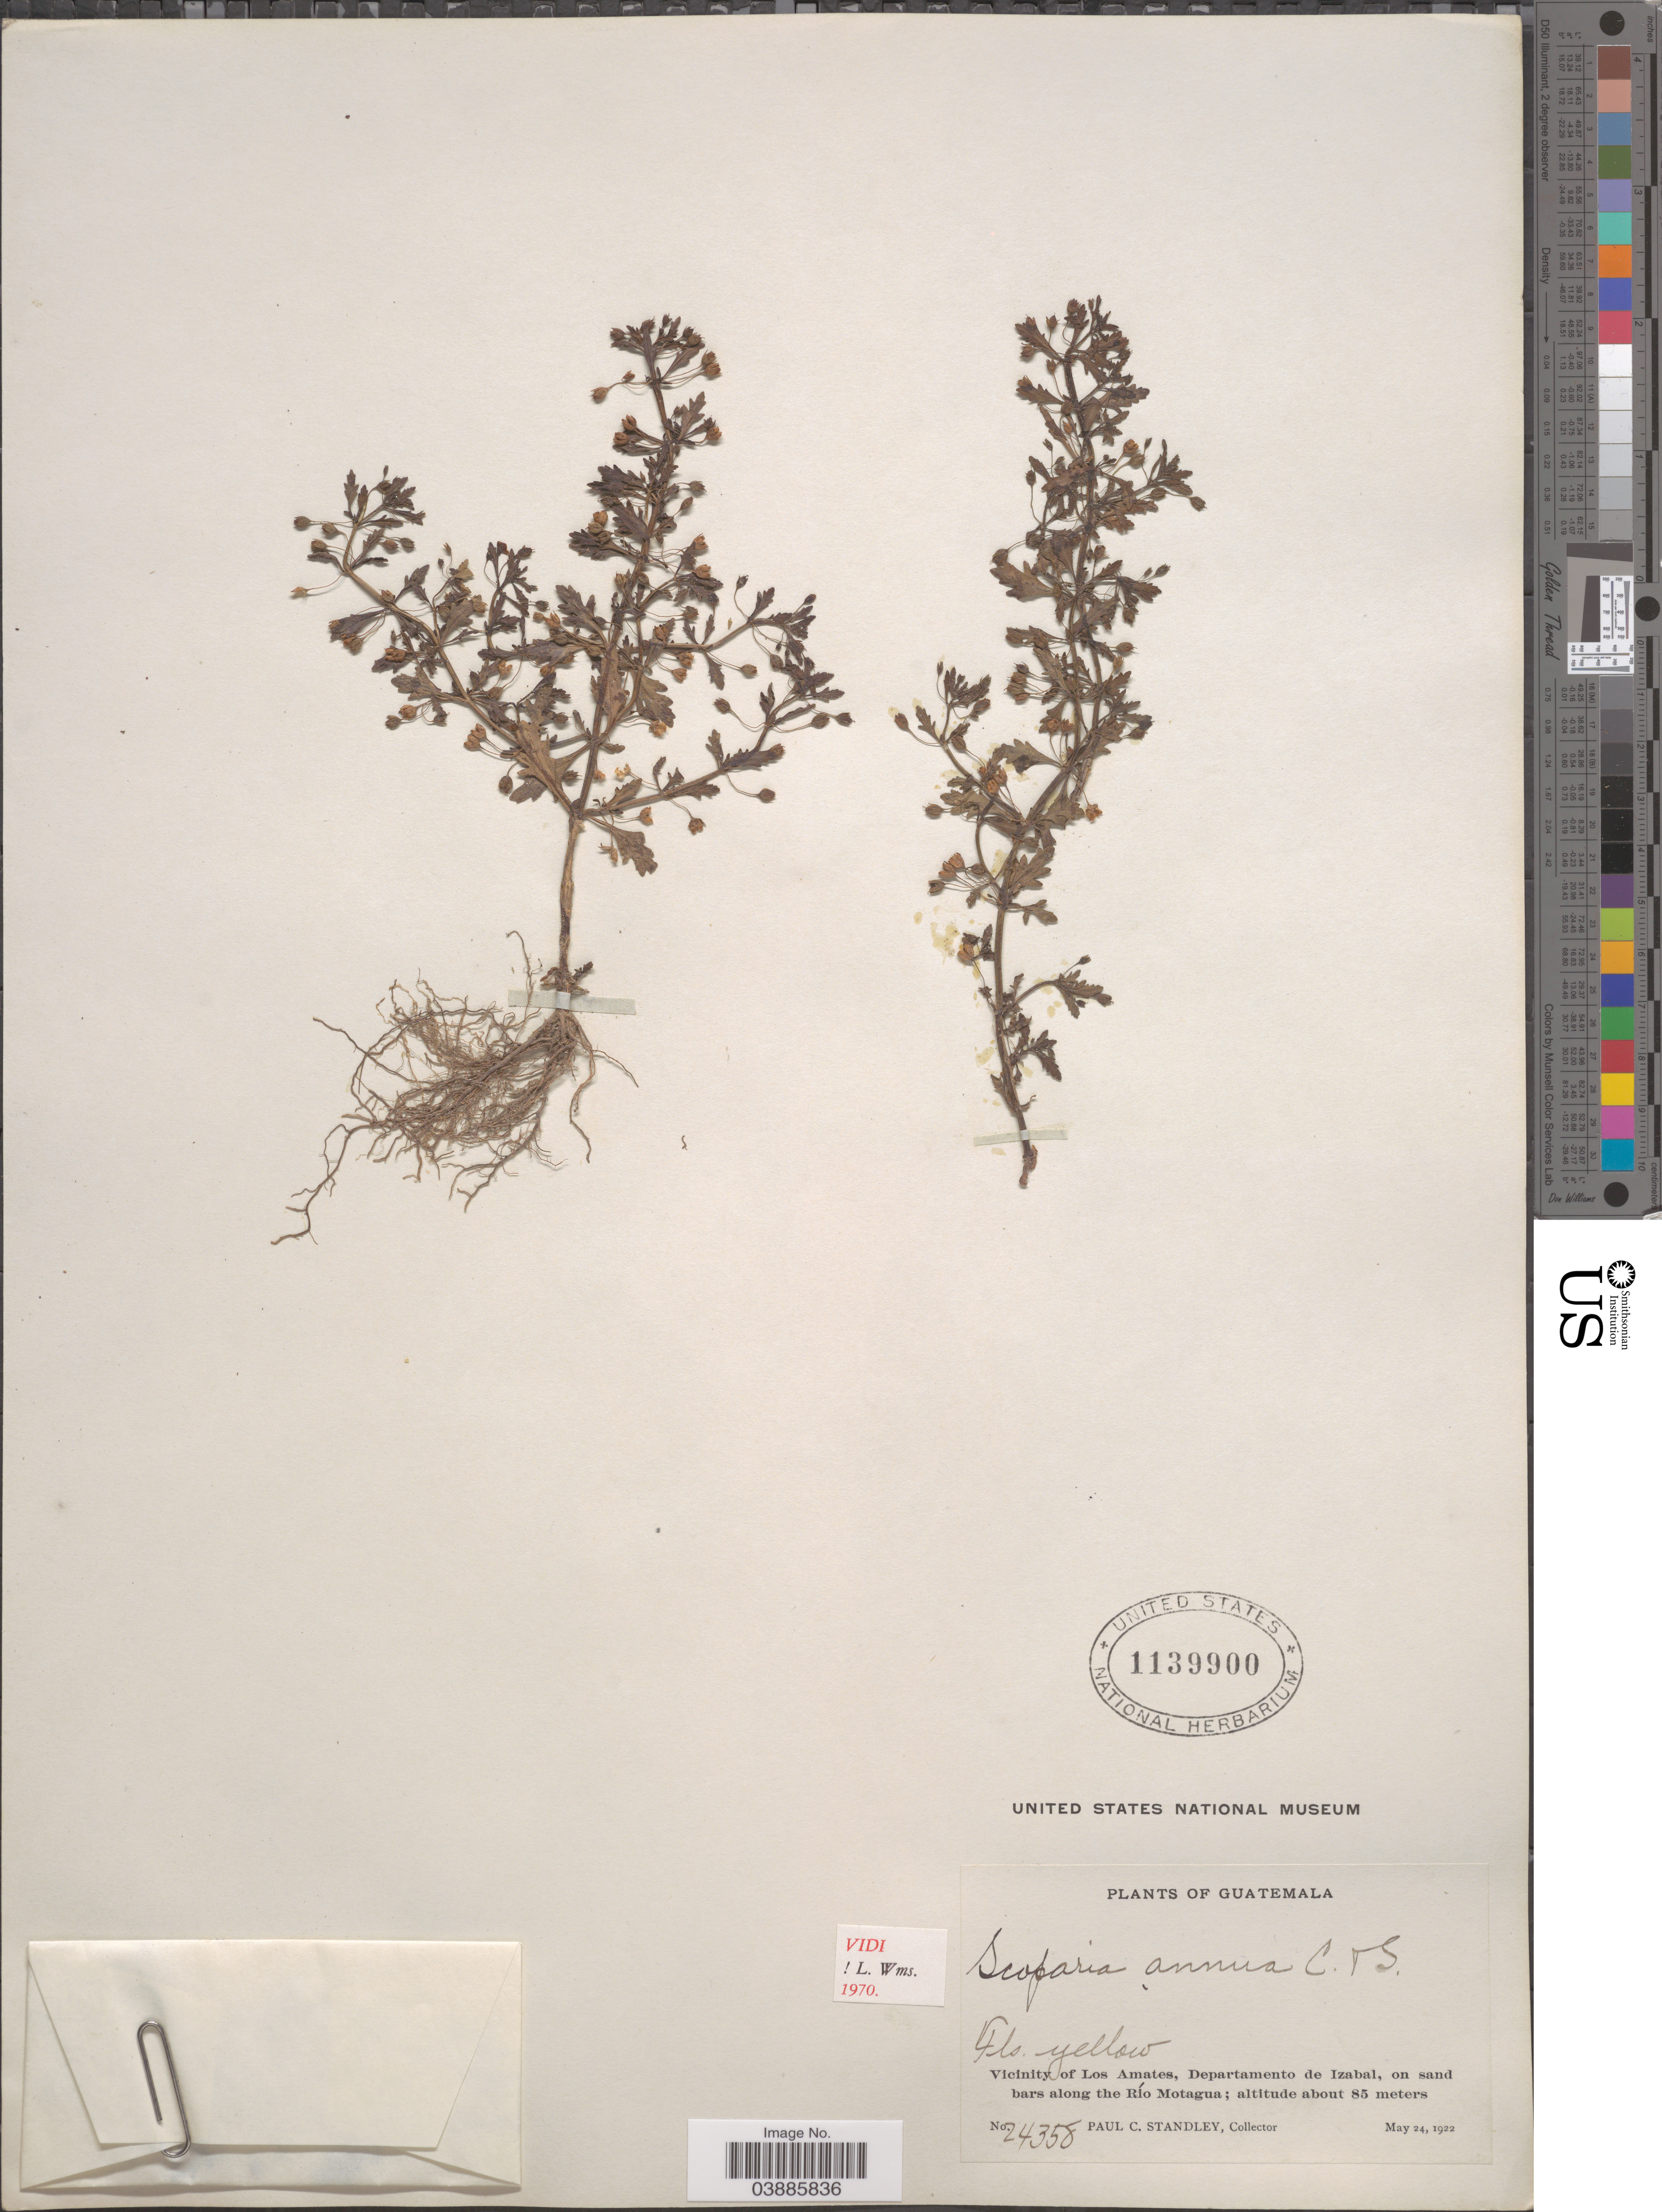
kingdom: Plantae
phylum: Tracheophyta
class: Magnoliopsida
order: Lamiales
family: Plantaginaceae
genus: Scoparia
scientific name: Scoparia annua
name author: Cham. ex Schltdl.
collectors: P. C. Standley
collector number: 24358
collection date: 1922-05-24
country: Guatemala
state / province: Izabal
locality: Vicinity of Los Amares, Departamento de Izabal, on sand bars along the Río Motagua.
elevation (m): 85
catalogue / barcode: US 1139900